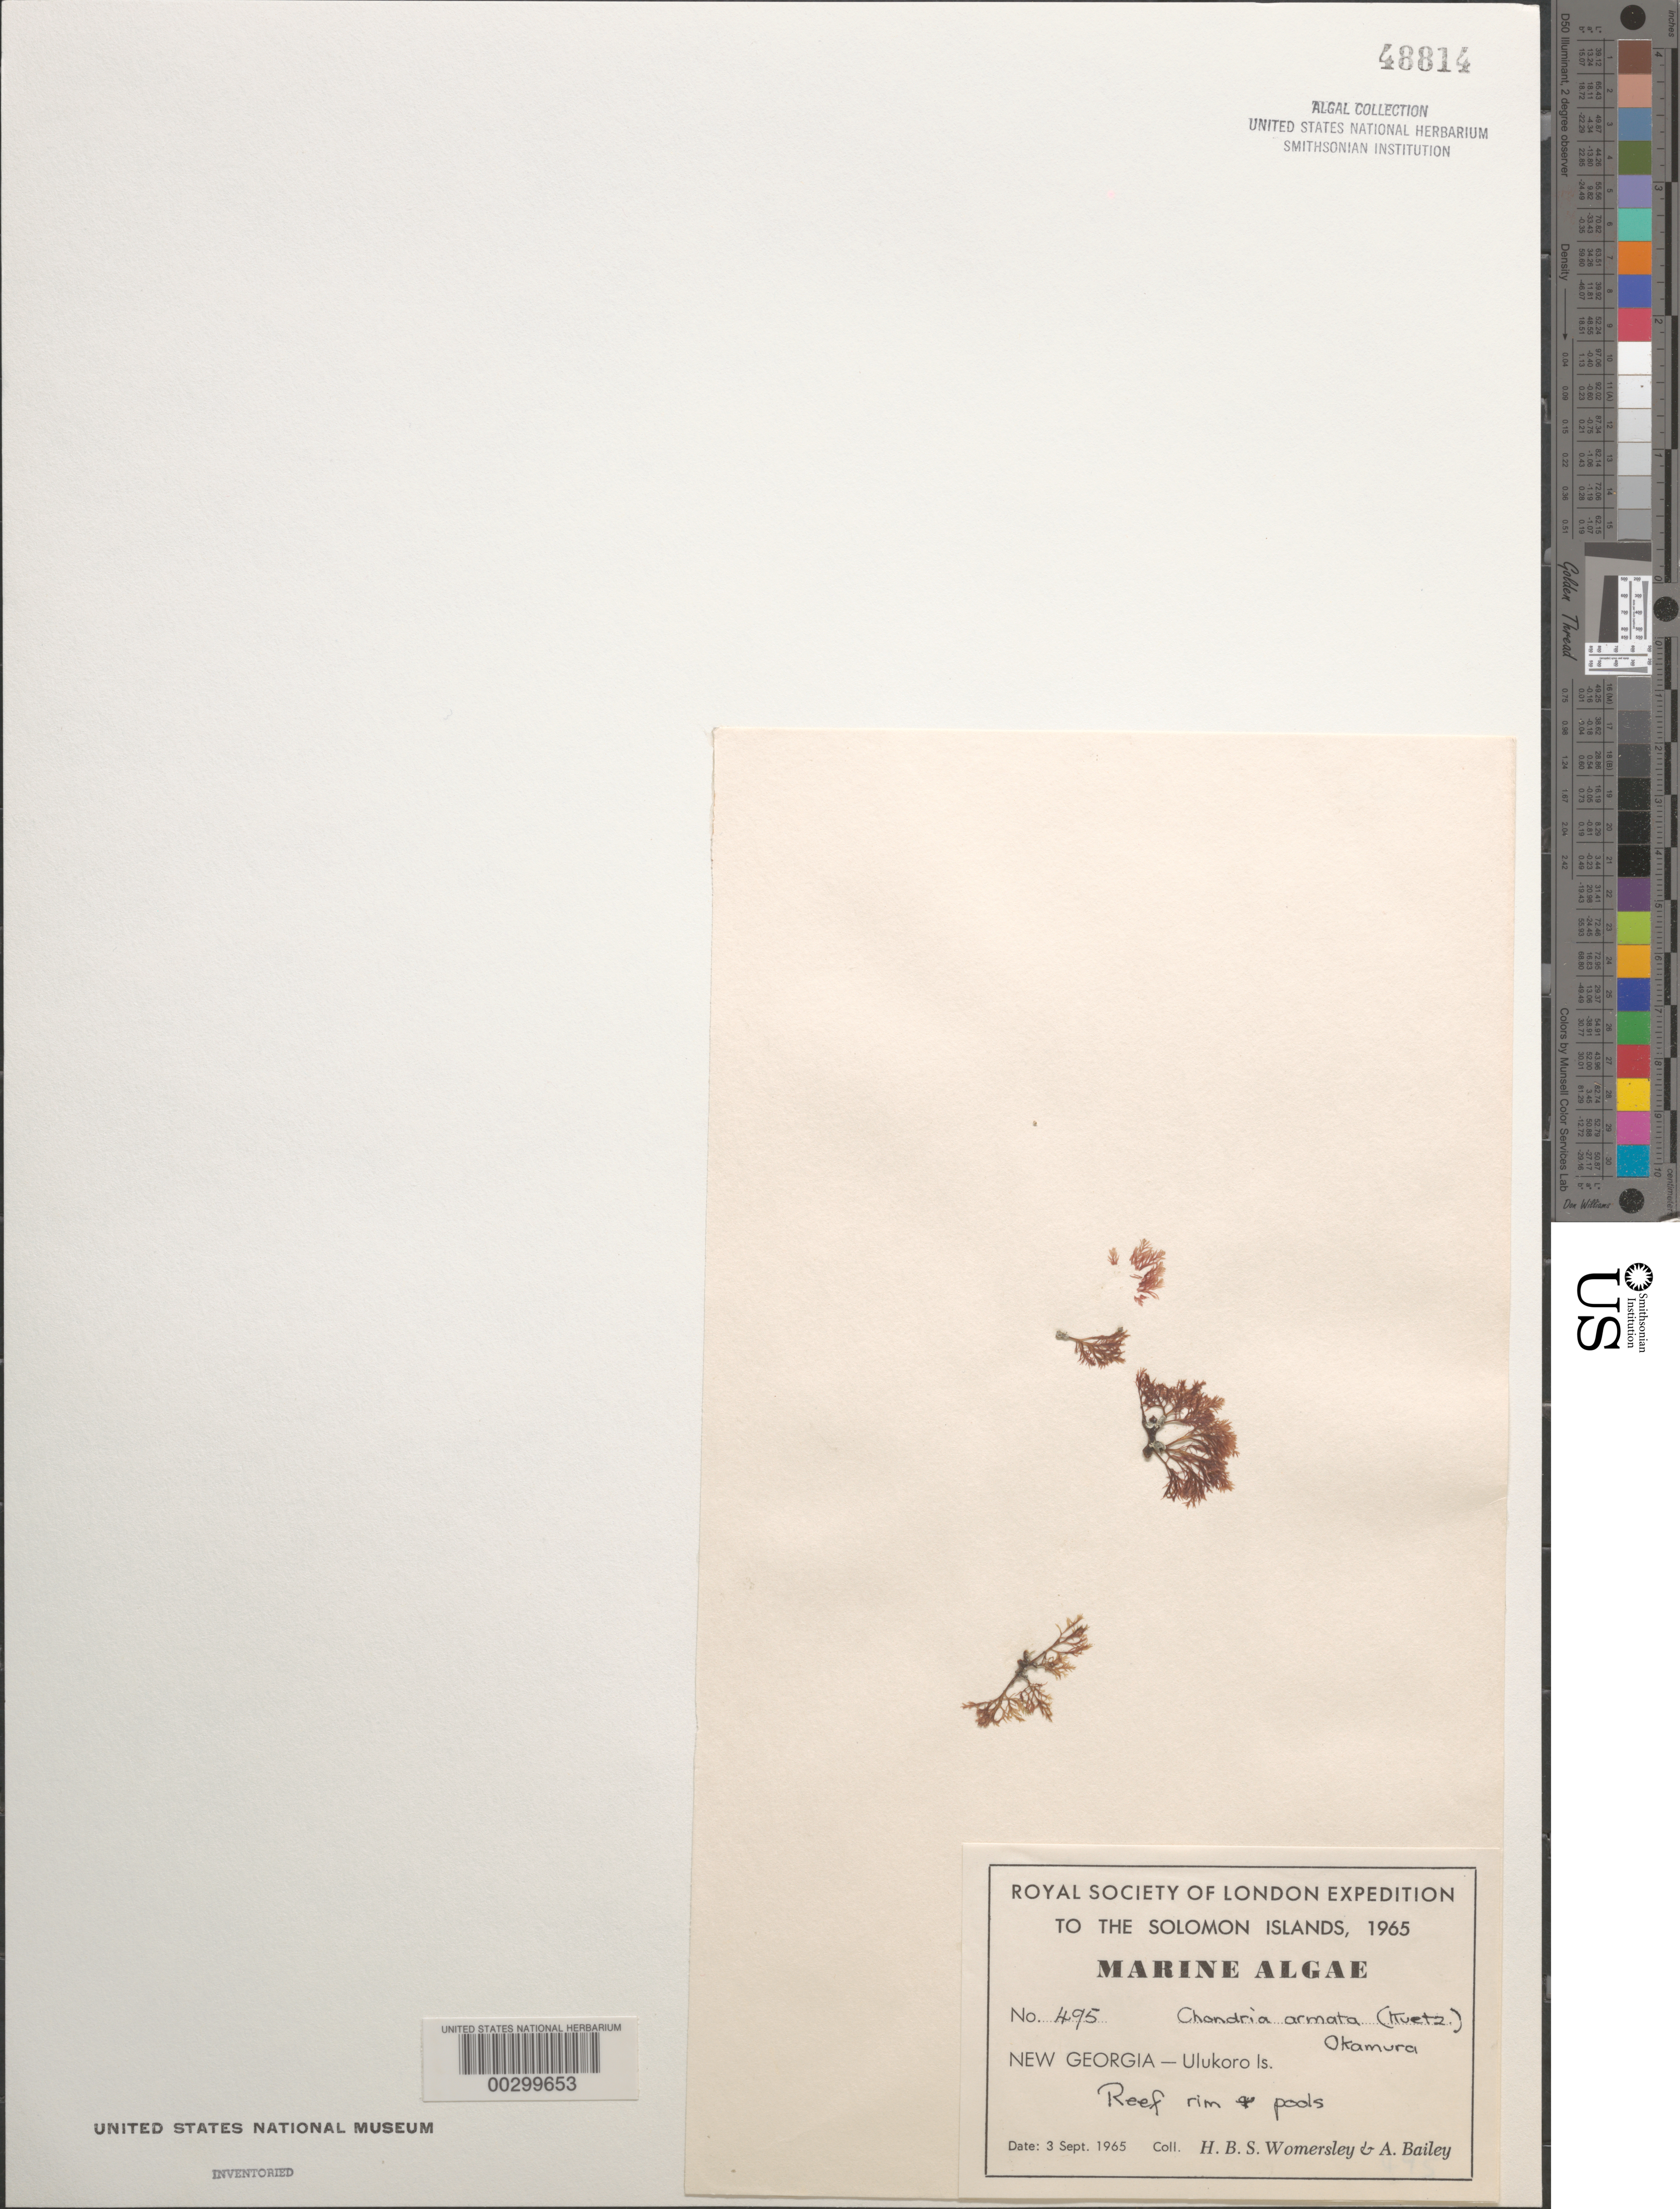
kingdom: Plantae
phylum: Rhodophyta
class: Florideophyceae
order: Ceramiales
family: Rhodomelaceae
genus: Chondria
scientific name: Chondria armata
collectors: H. B. S. Womersley & A. Bailey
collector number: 495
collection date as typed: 03 Sep 1965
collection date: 1965-09-03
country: Solomon Islands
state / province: Western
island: Ulukoro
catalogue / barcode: US 48814